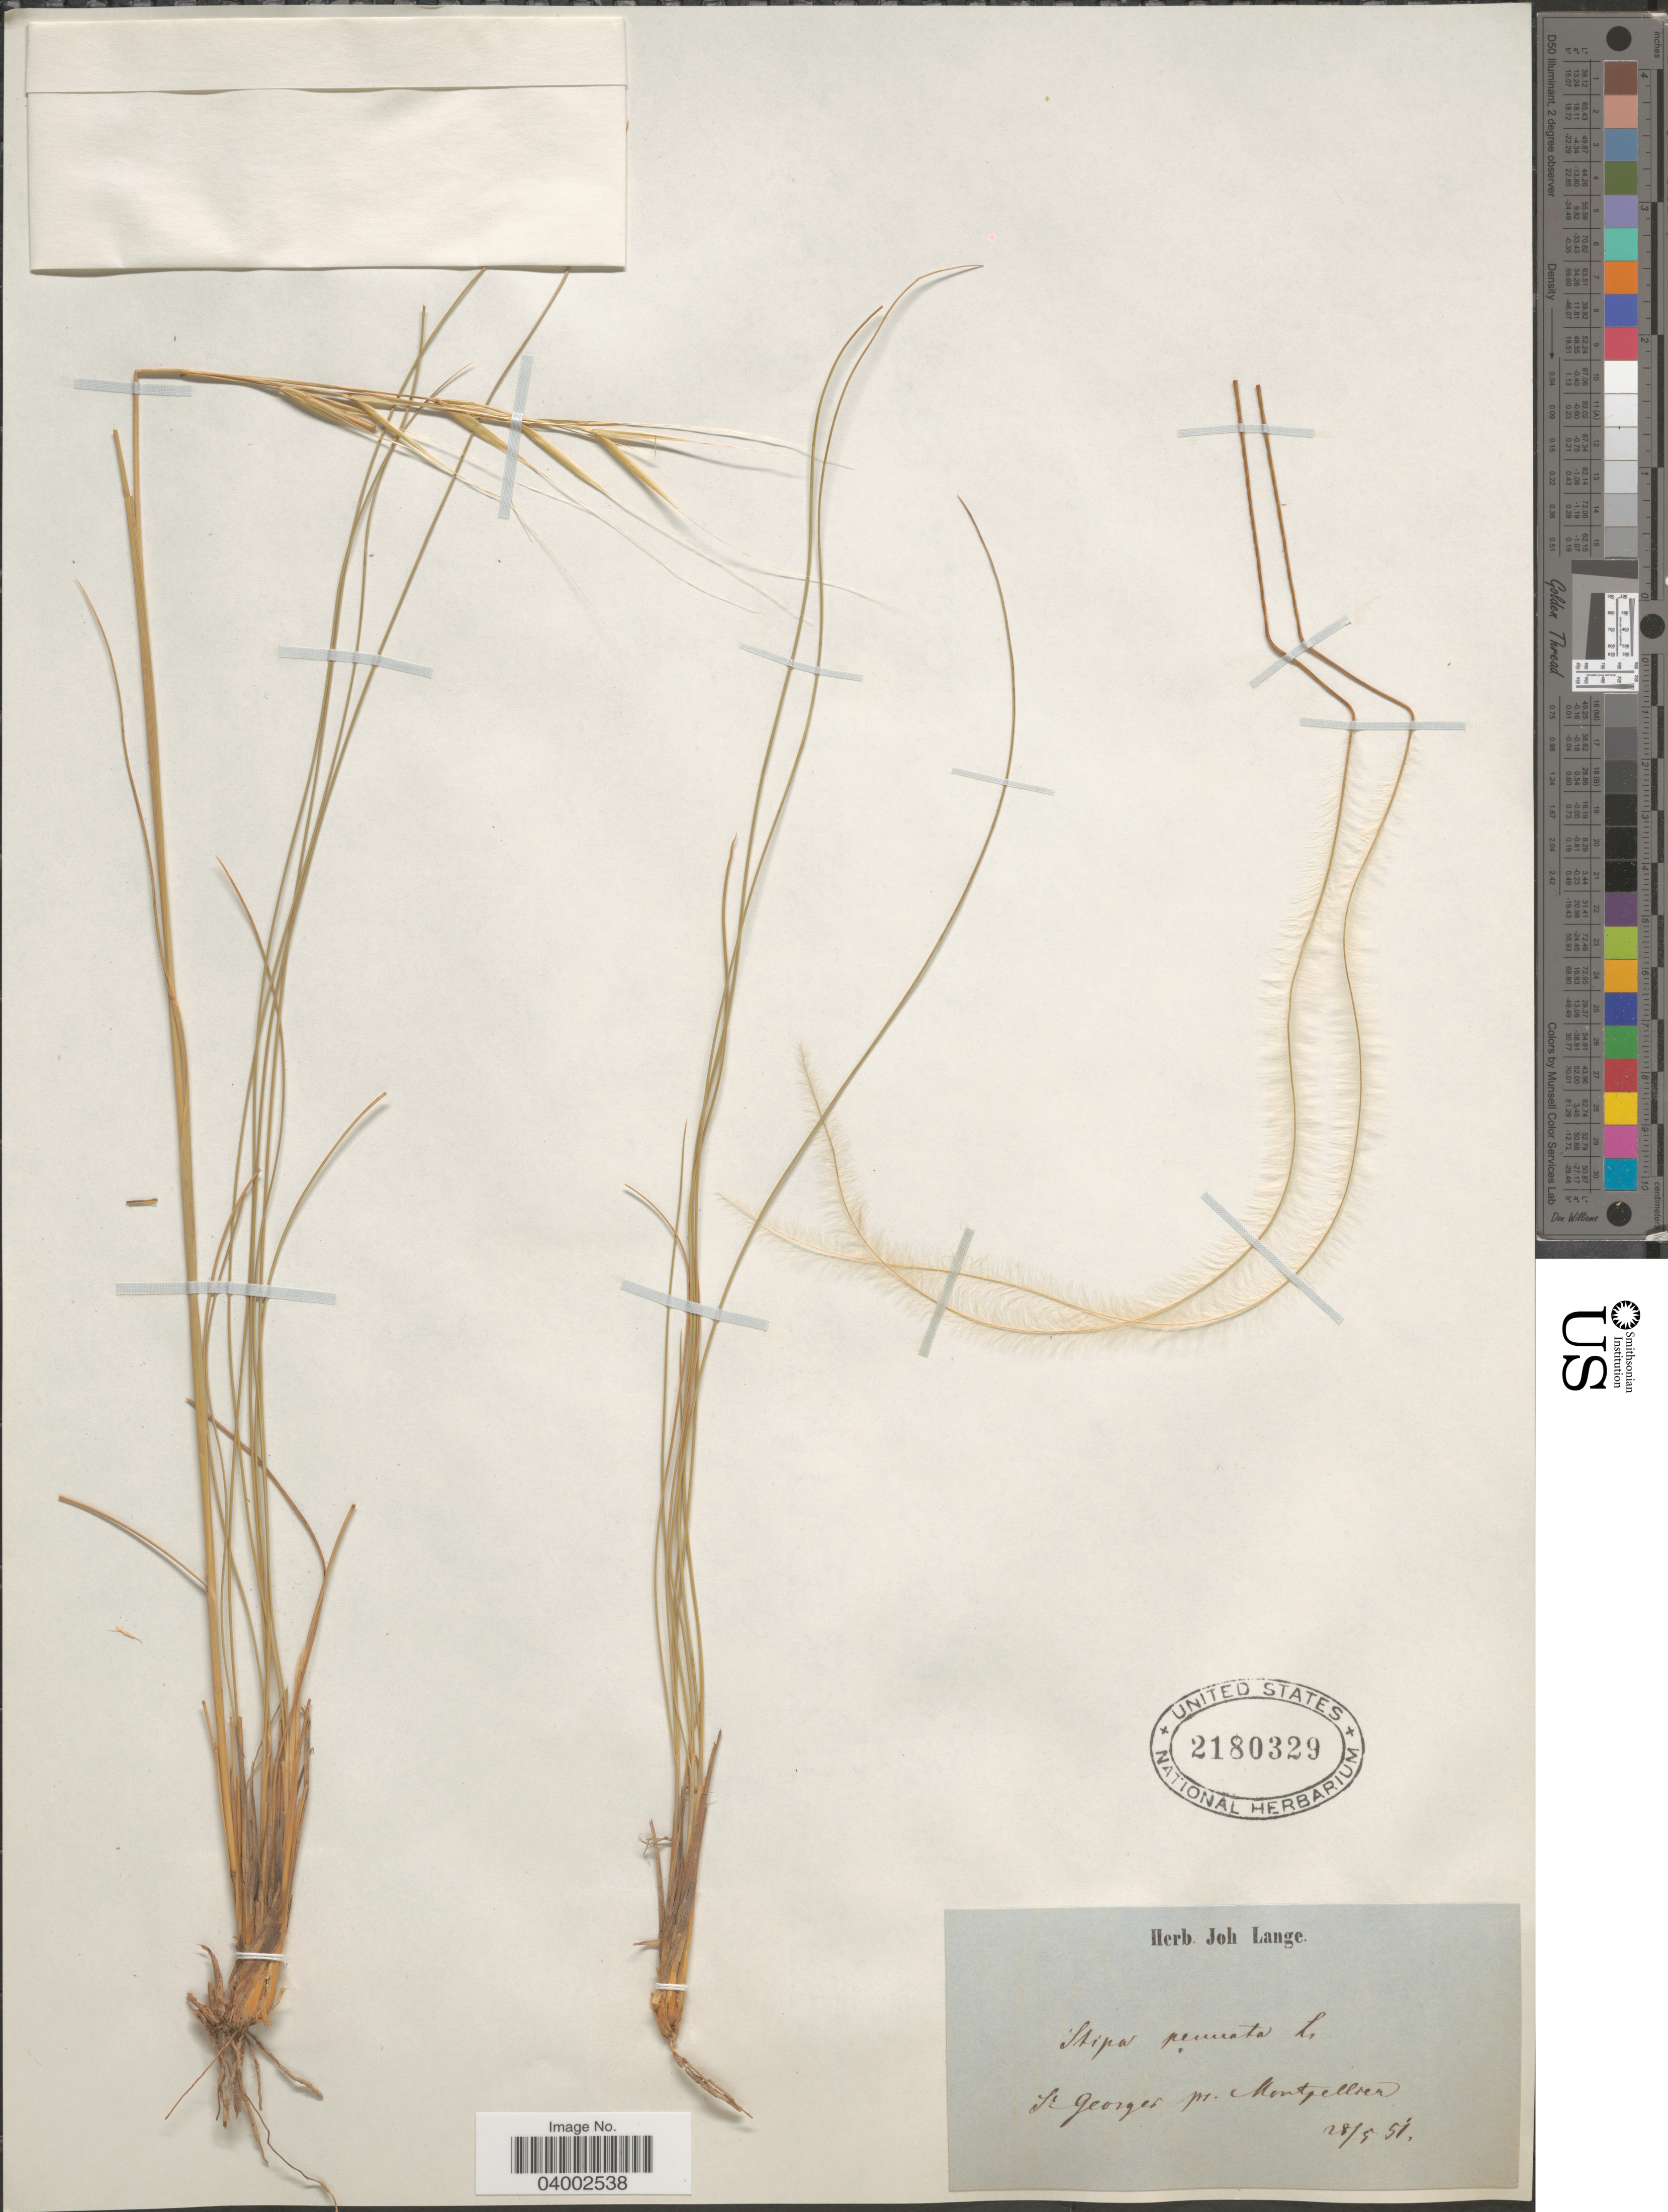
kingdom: Plantae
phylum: Tracheophyta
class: Liliopsida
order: Poales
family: Poaceae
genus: Stipa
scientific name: Stipa eriocaulis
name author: Borbás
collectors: ex herb. Joh. Lange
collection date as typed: Transcribed d/m/y: 28/5/51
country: France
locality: St. Georges pr. Montpellier.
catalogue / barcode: US 2180329